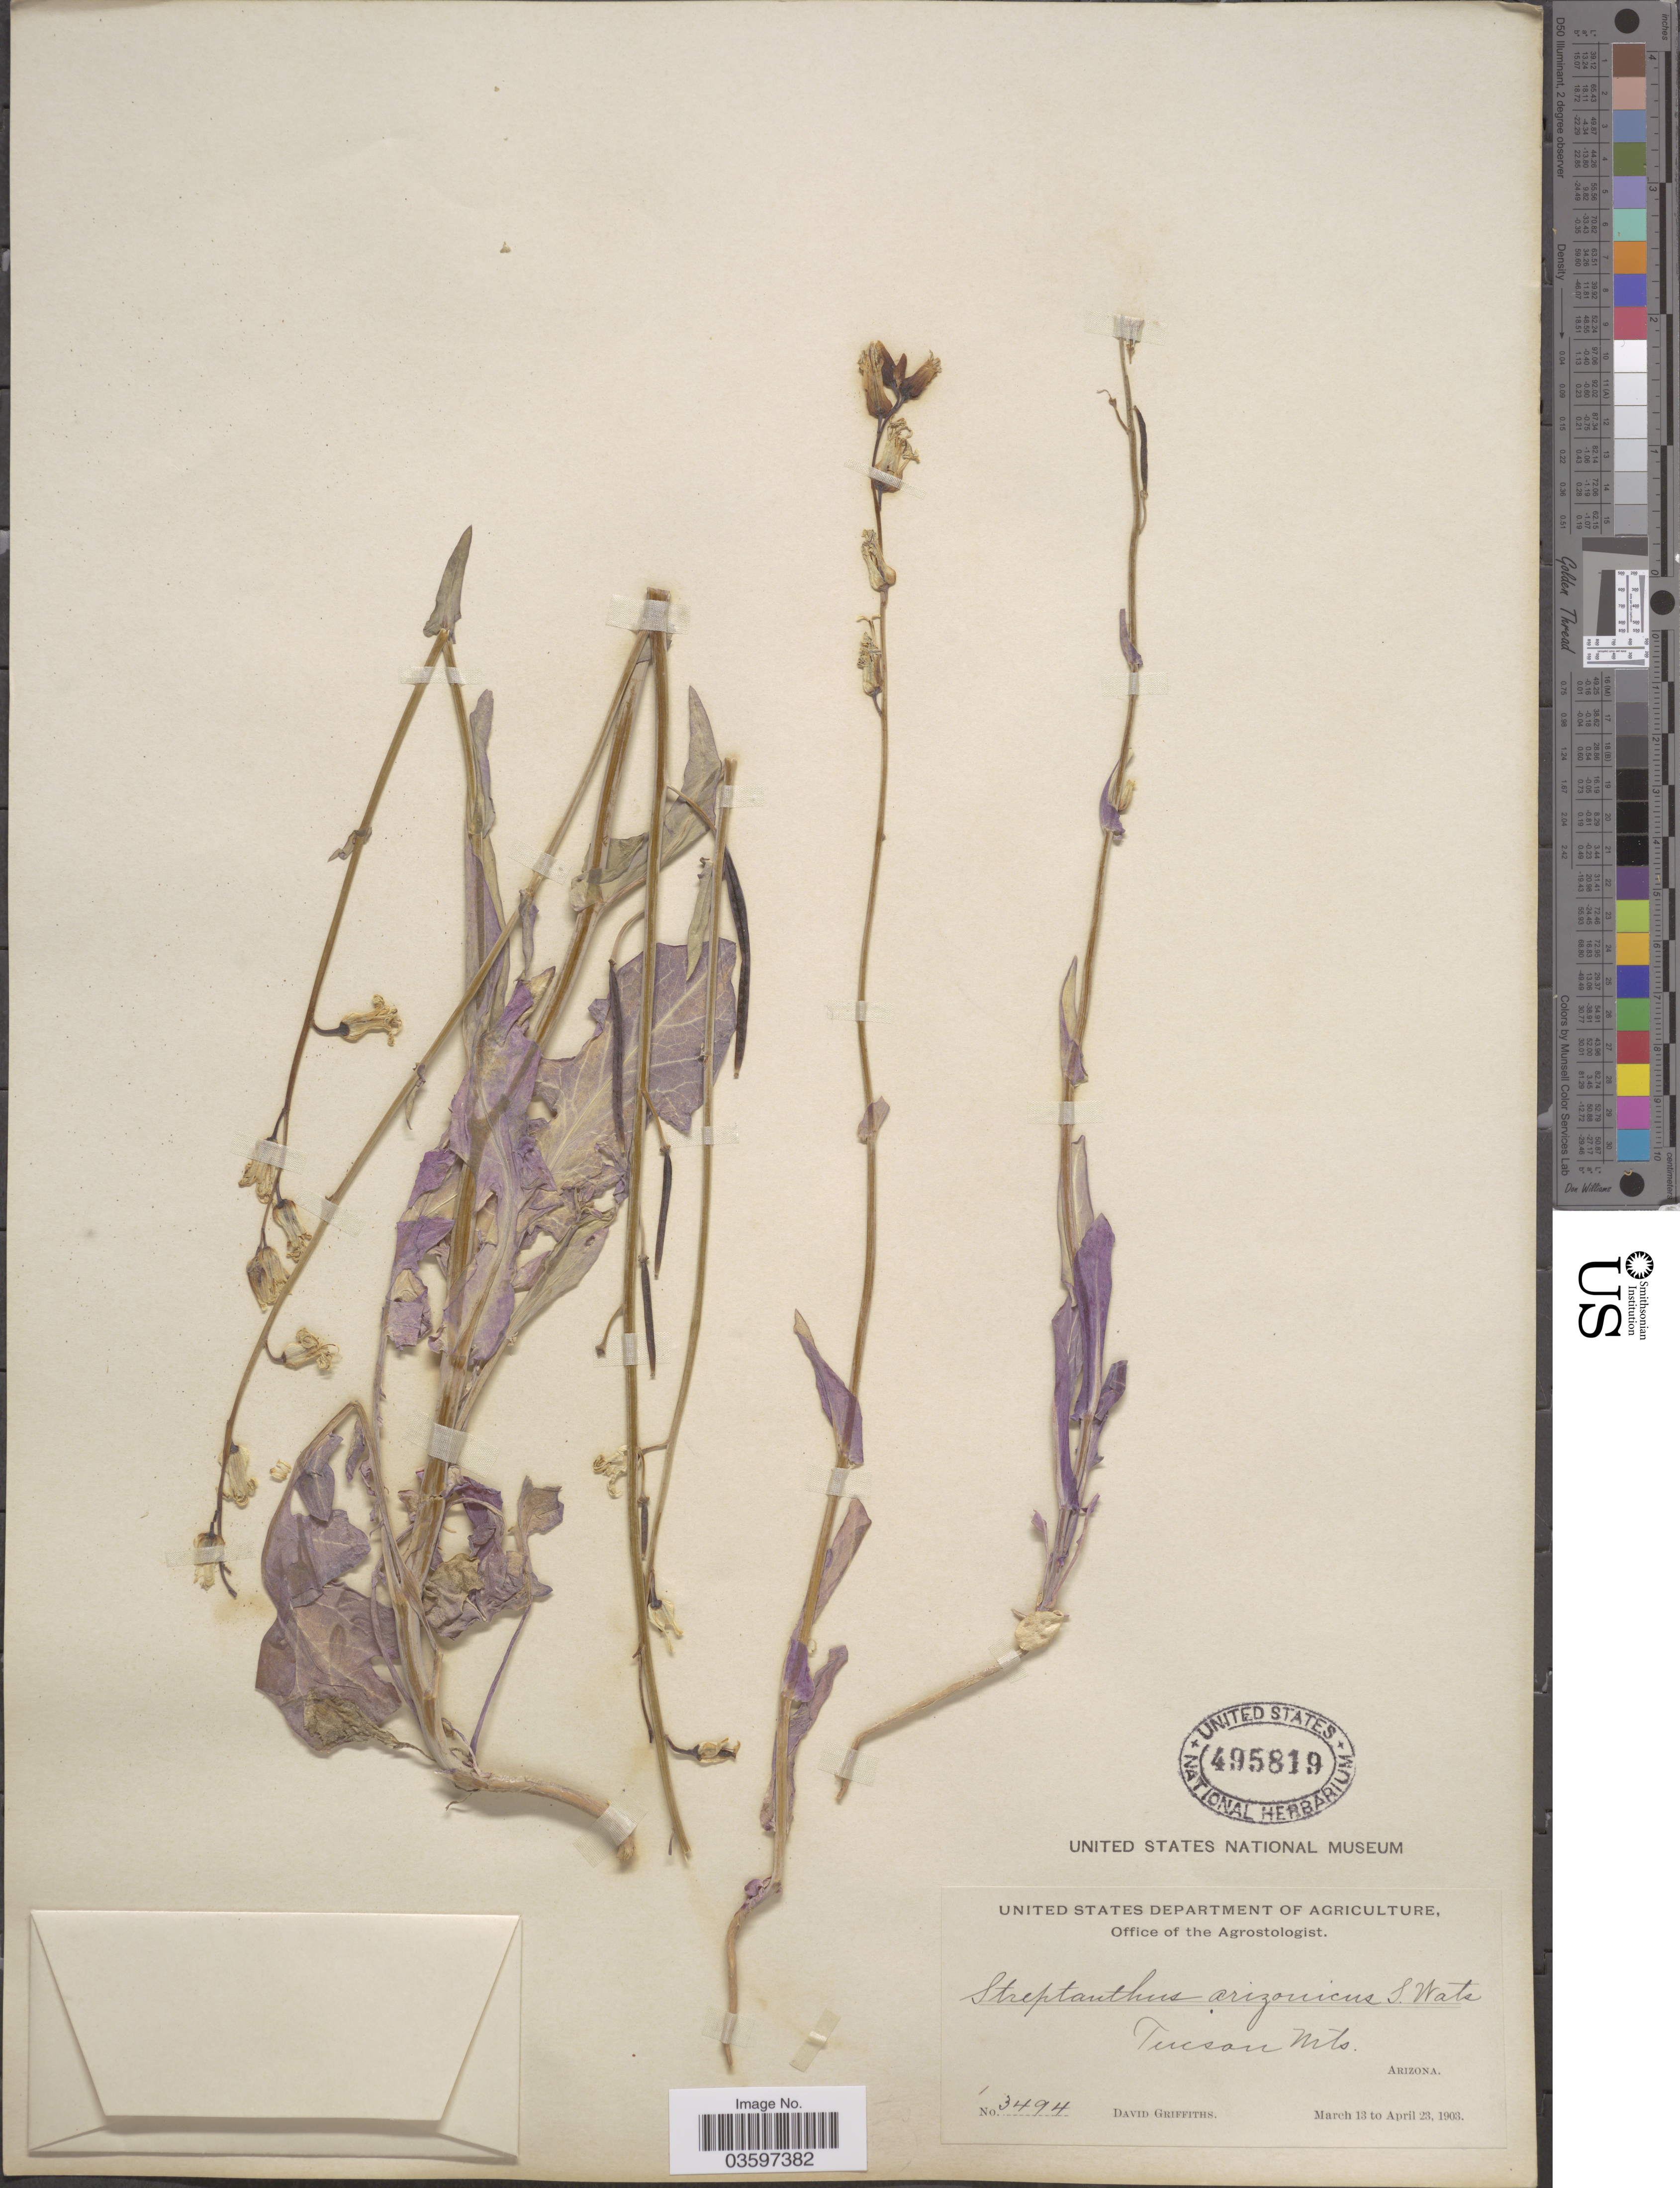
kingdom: Plantae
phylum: Tracheophyta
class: Magnoliopsida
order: Brassicales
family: Brassicaceae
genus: Streptanthus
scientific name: Streptanthus arizonicus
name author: S. Watson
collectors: D. Griffiths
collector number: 3494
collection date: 1903-03-13/1903-04-23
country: United States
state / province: Arizona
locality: Tucson Mts.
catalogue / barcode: US 495819